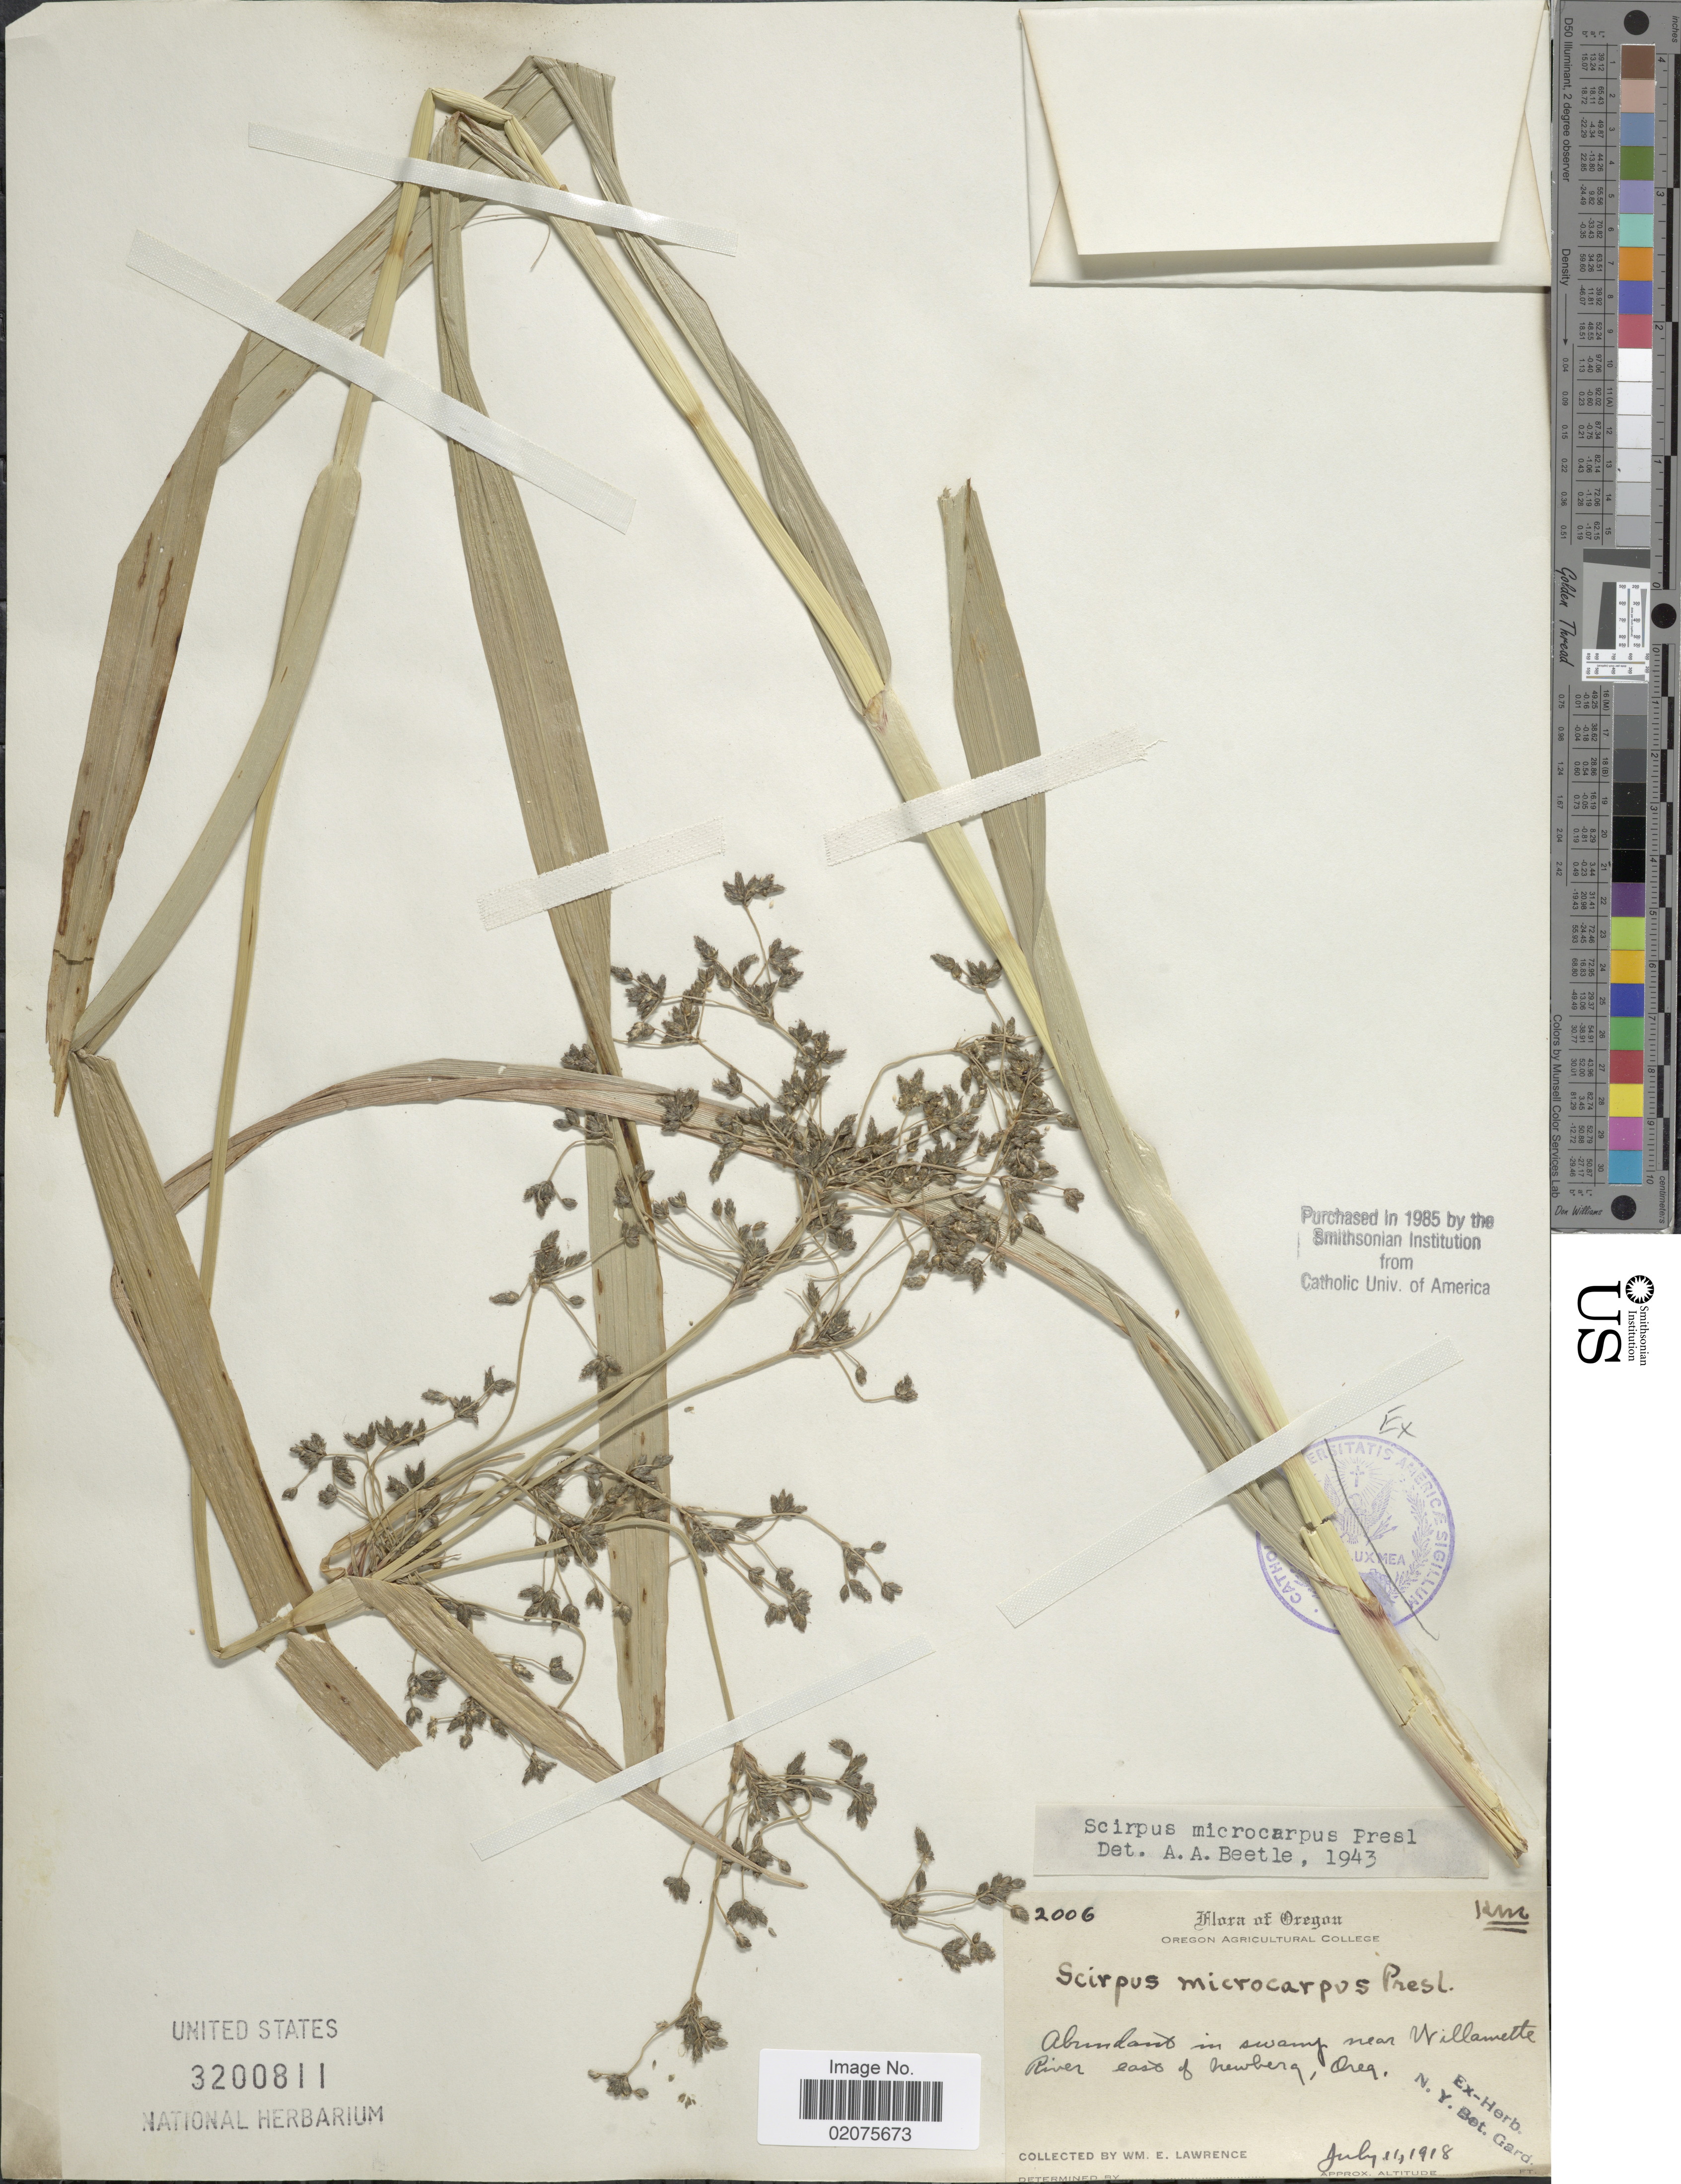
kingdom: Plantae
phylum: Tracheophyta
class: Liliopsida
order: Poales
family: Cyperaceae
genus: Scirpus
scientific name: Scirpus microcarpus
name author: J. Presl & C. Presl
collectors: W. Lawrence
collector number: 2006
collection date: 1918-07-11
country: United States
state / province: Oregon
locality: Abundant in swamp near Willamette River east of Newberg, Oreg.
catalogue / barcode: US 3200811